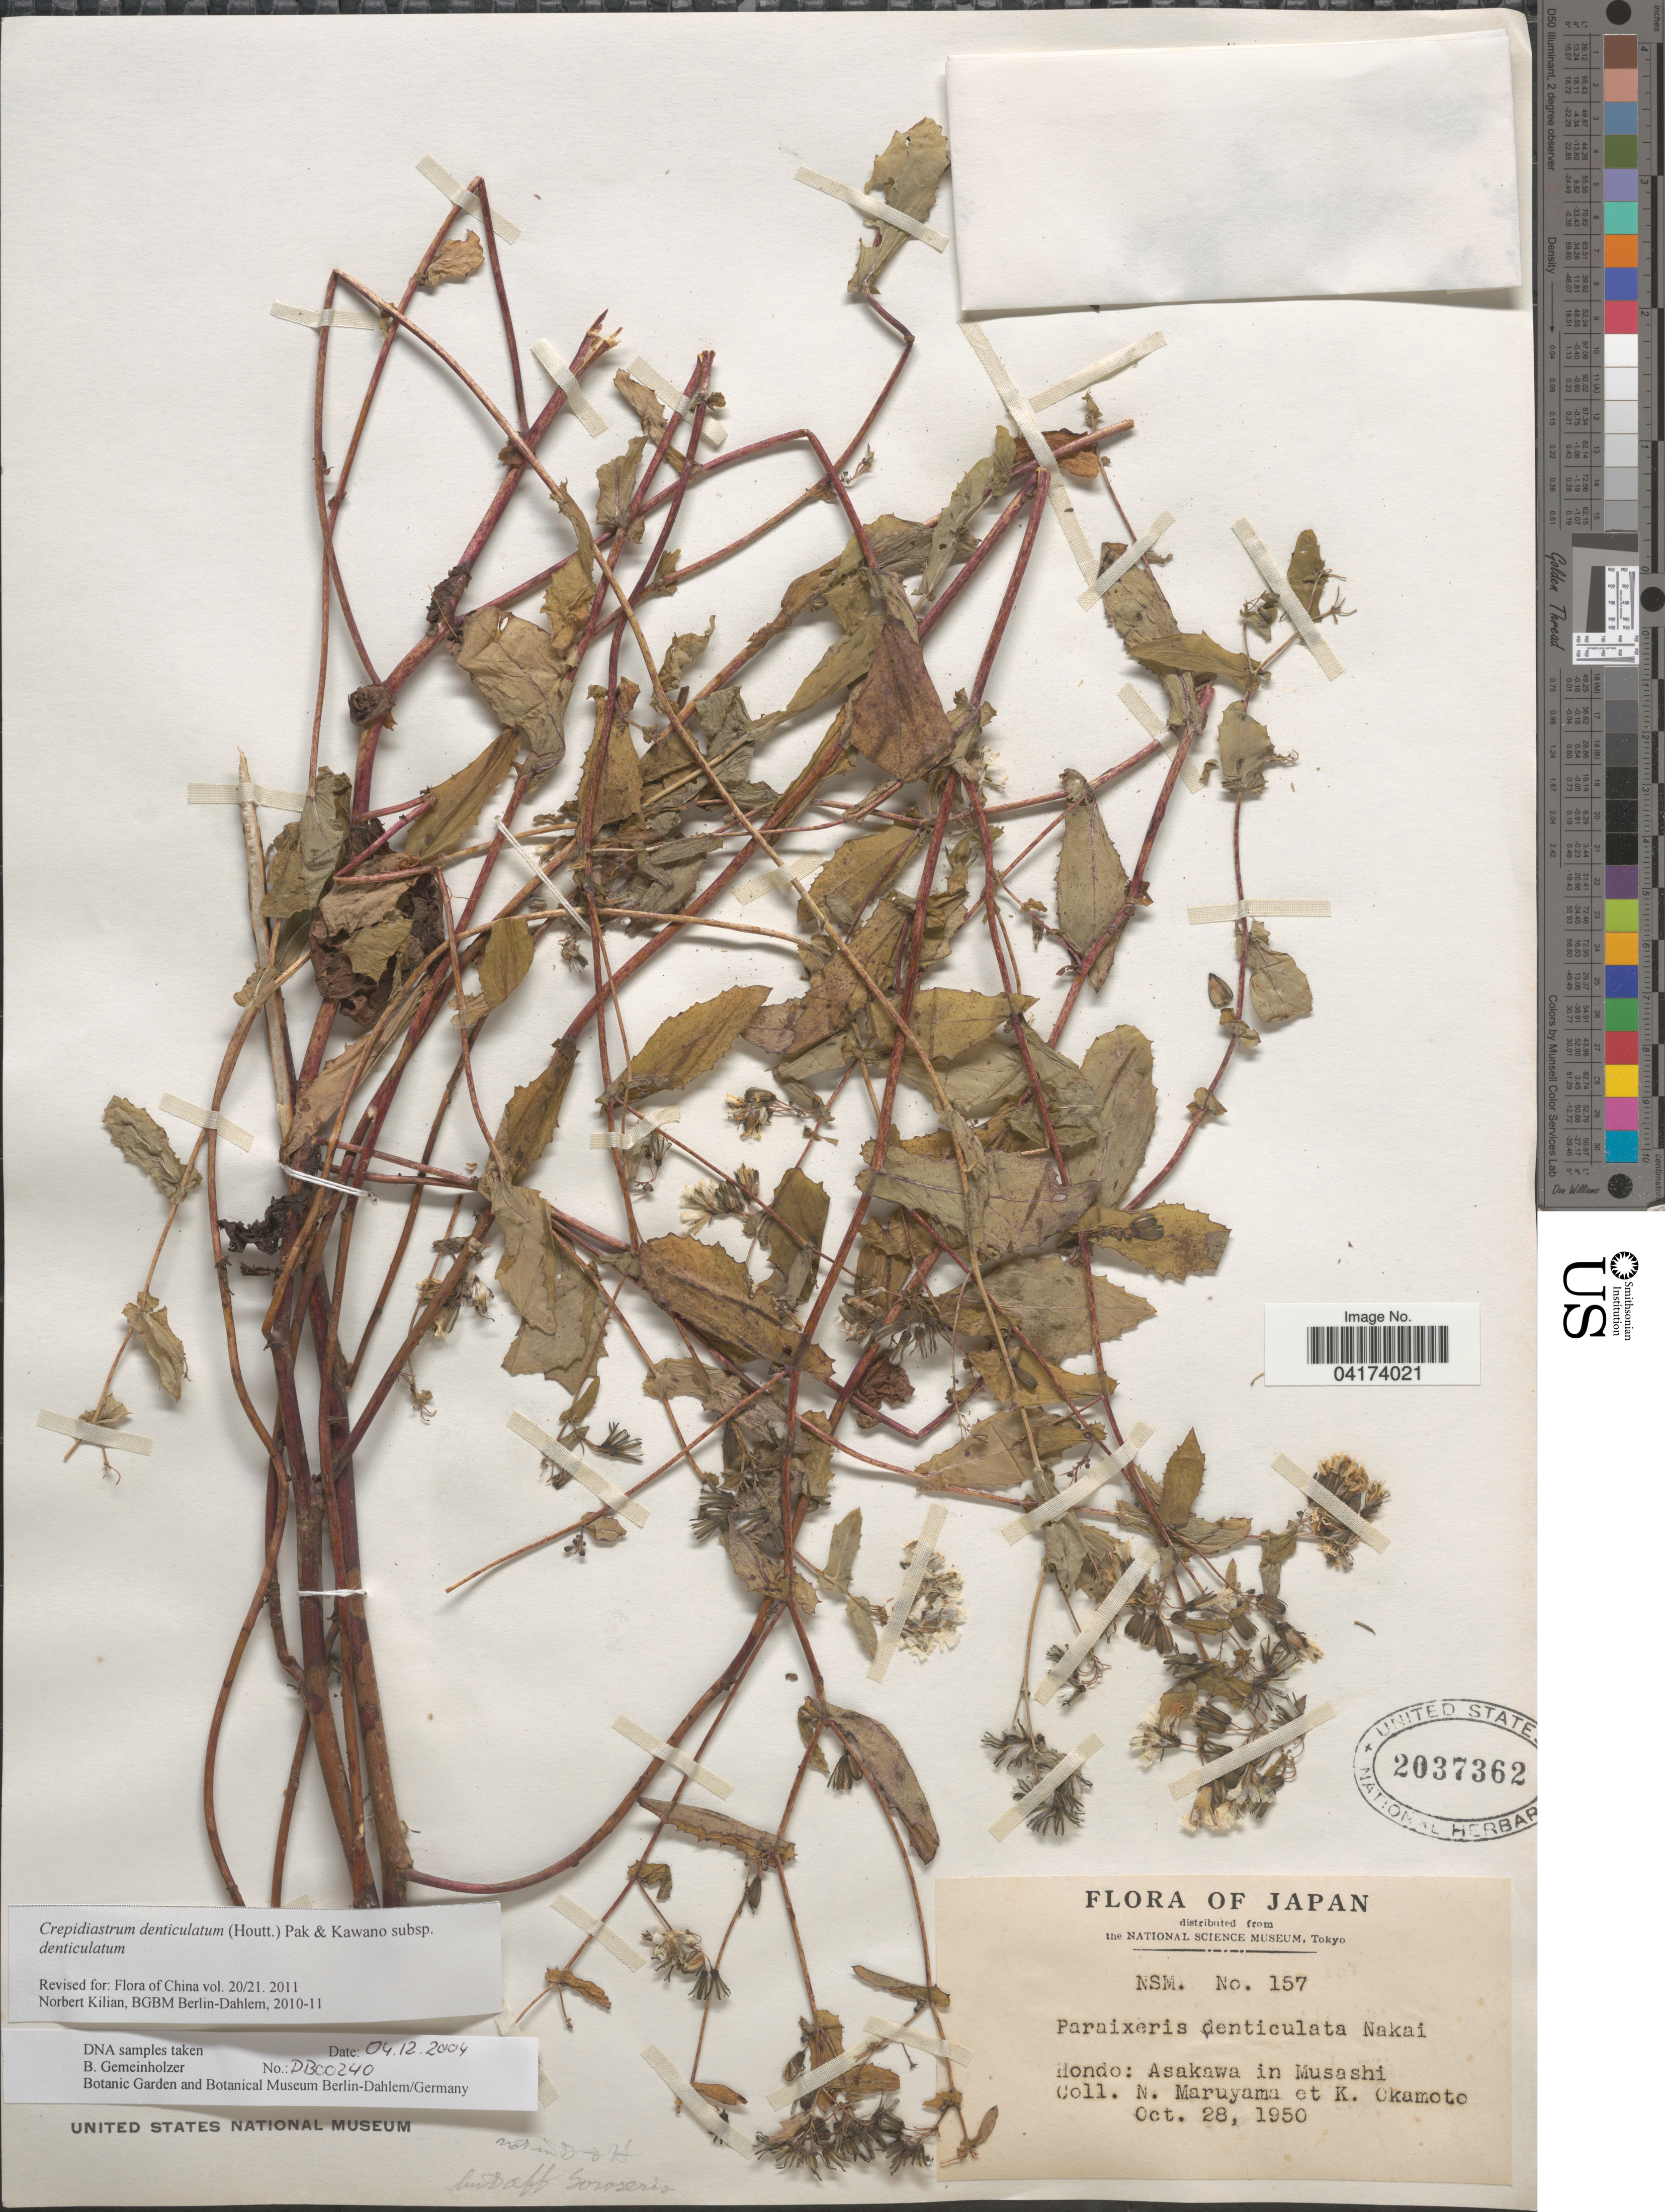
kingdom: Plantae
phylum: Tracheophyta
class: Magnoliopsida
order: Asterales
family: Asteraceae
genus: Crepidiastrum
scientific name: Crepidiastrum denticulatum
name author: (Houtt.) Pak & Kawano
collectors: N. Maruyama & K. Okamoto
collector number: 157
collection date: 1950-10-28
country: Japan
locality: Hondo: Asakawa in Musashi.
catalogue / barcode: US 2037362